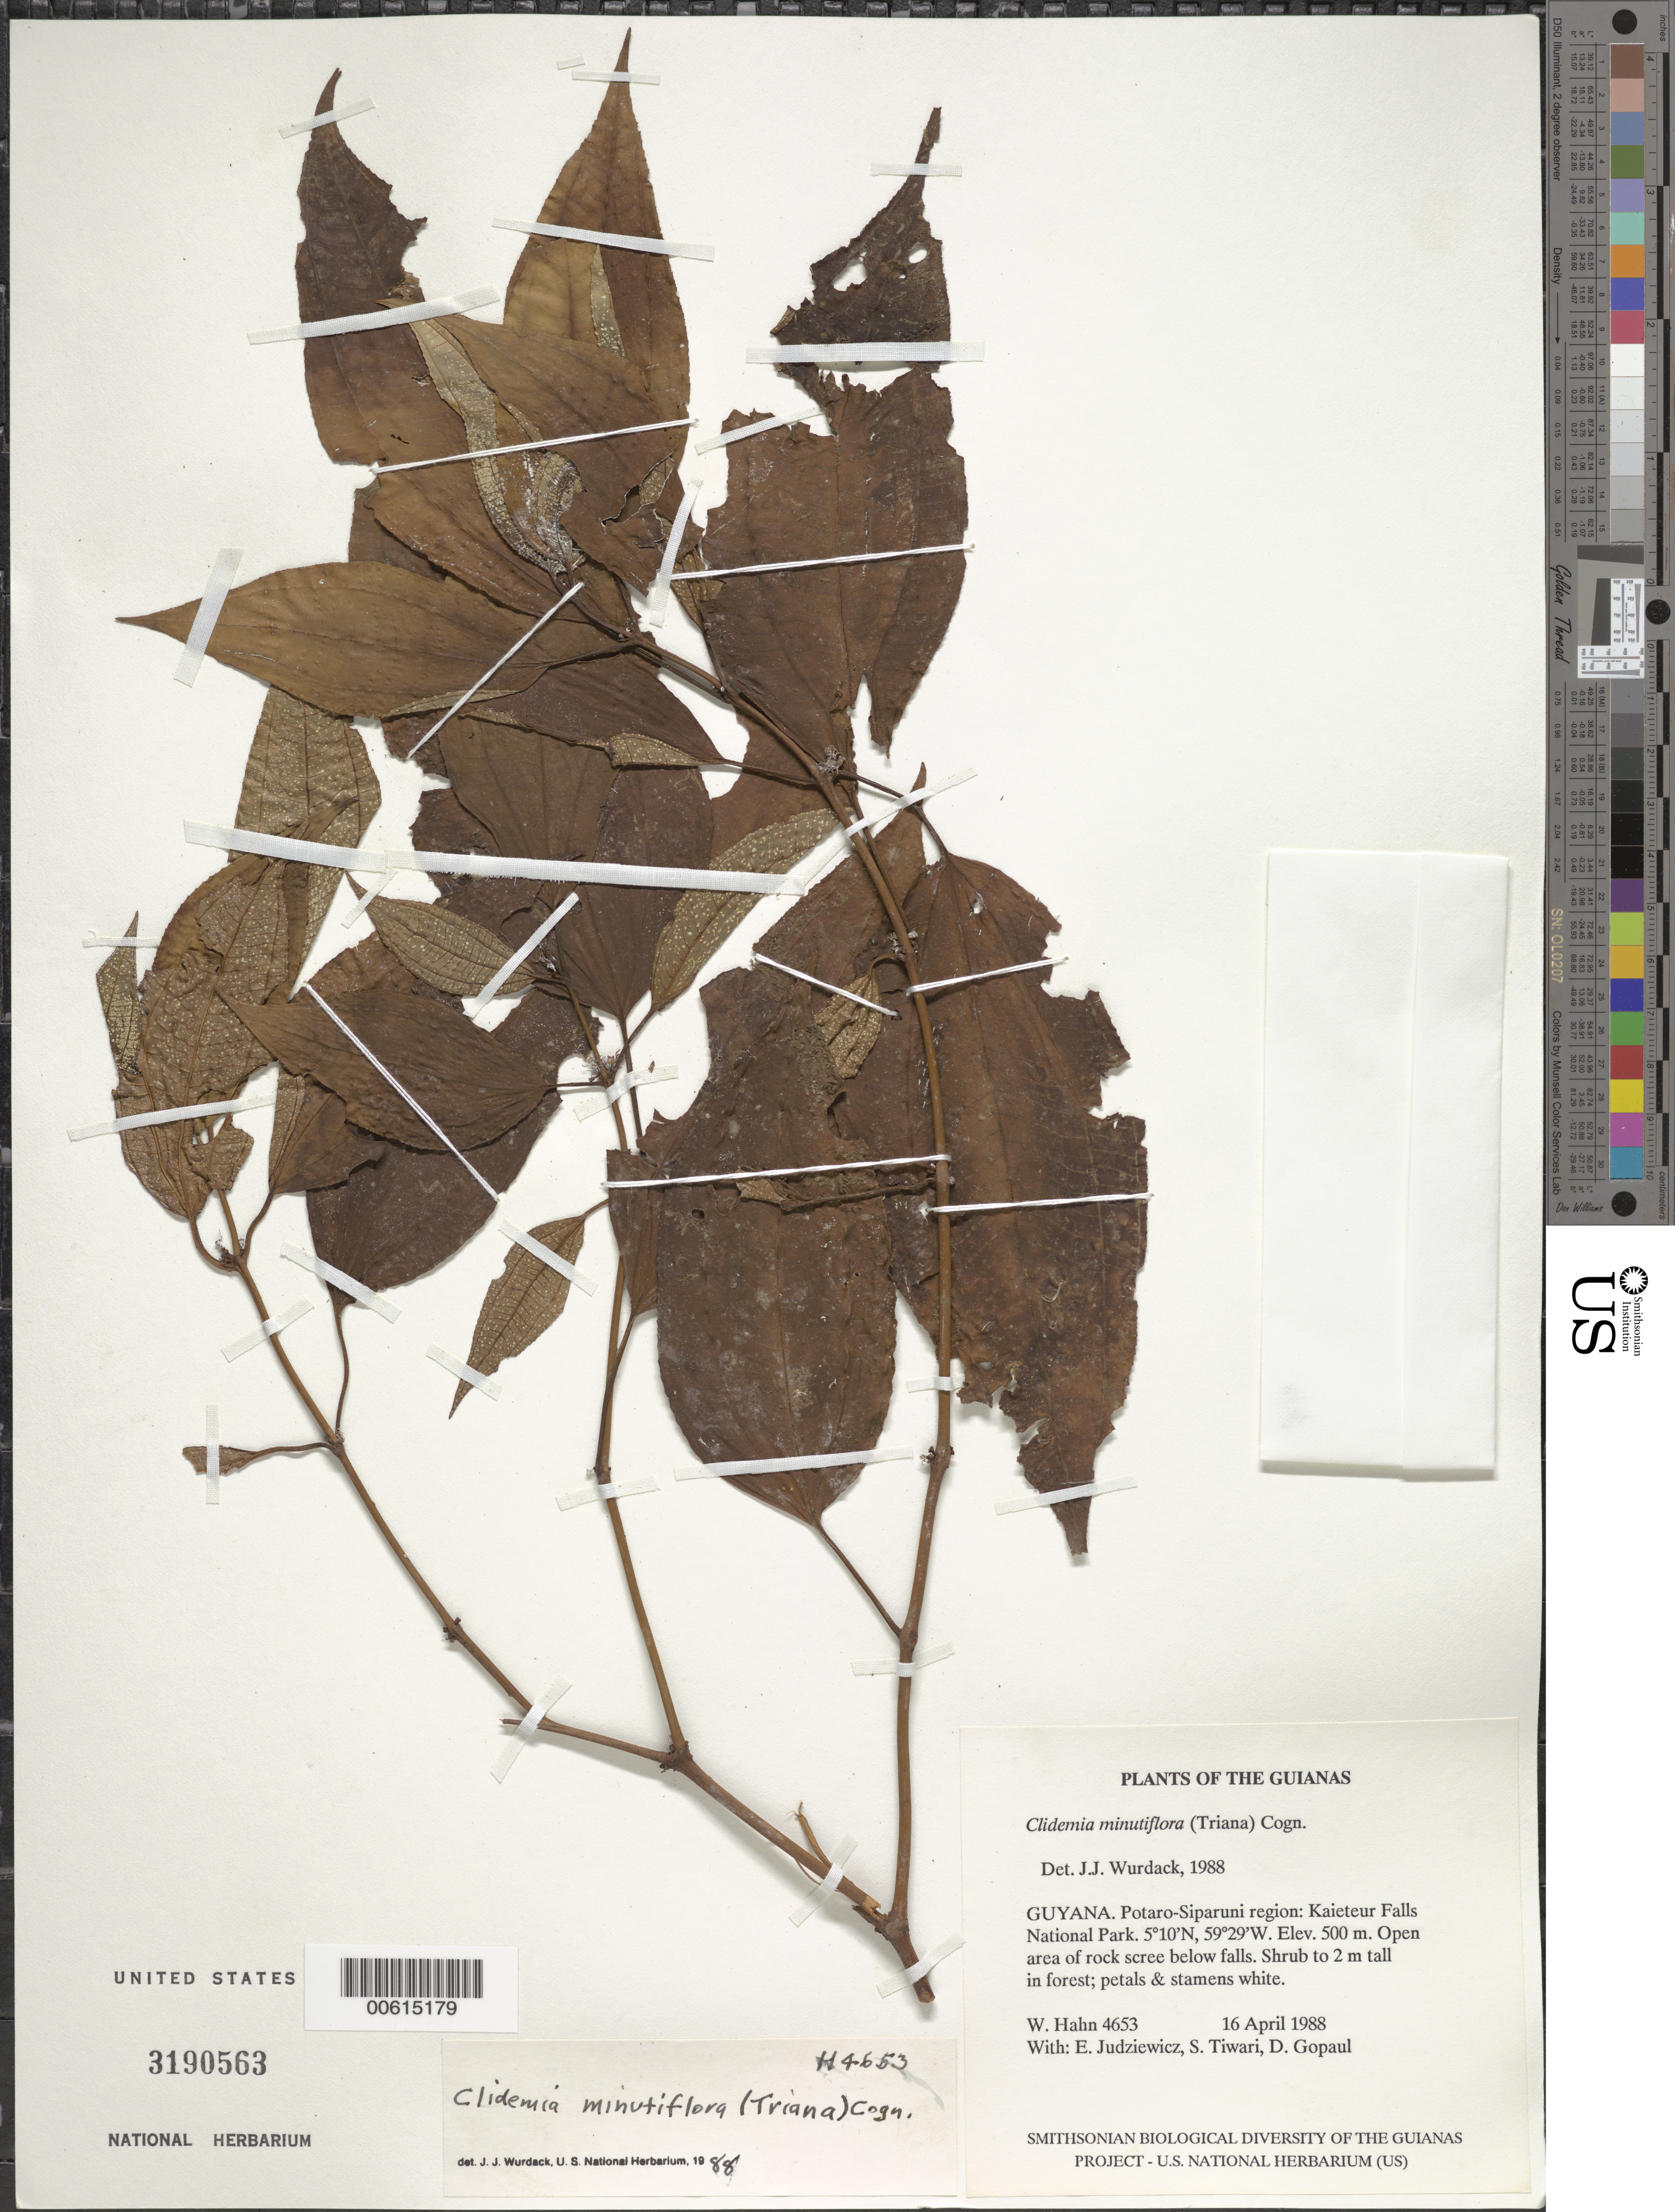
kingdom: Plantae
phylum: Tracheophyta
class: Magnoliopsida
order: Myrtales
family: Melastomataceae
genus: Clidemia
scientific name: Clidemia minutiflora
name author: (Triana) Cogn.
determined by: Wurdack, John J., (US), US (UNITED STATES)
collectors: W. Hahn, E. J. Judziewicz, S. Tiwari & D. Gopaul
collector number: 4653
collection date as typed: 16 April 1988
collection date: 1988-04-16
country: Guyana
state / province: Potaro-Siparuni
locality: Kaieteur Falls National Park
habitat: Open area of rock scree below falls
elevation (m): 500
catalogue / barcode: US 3190563